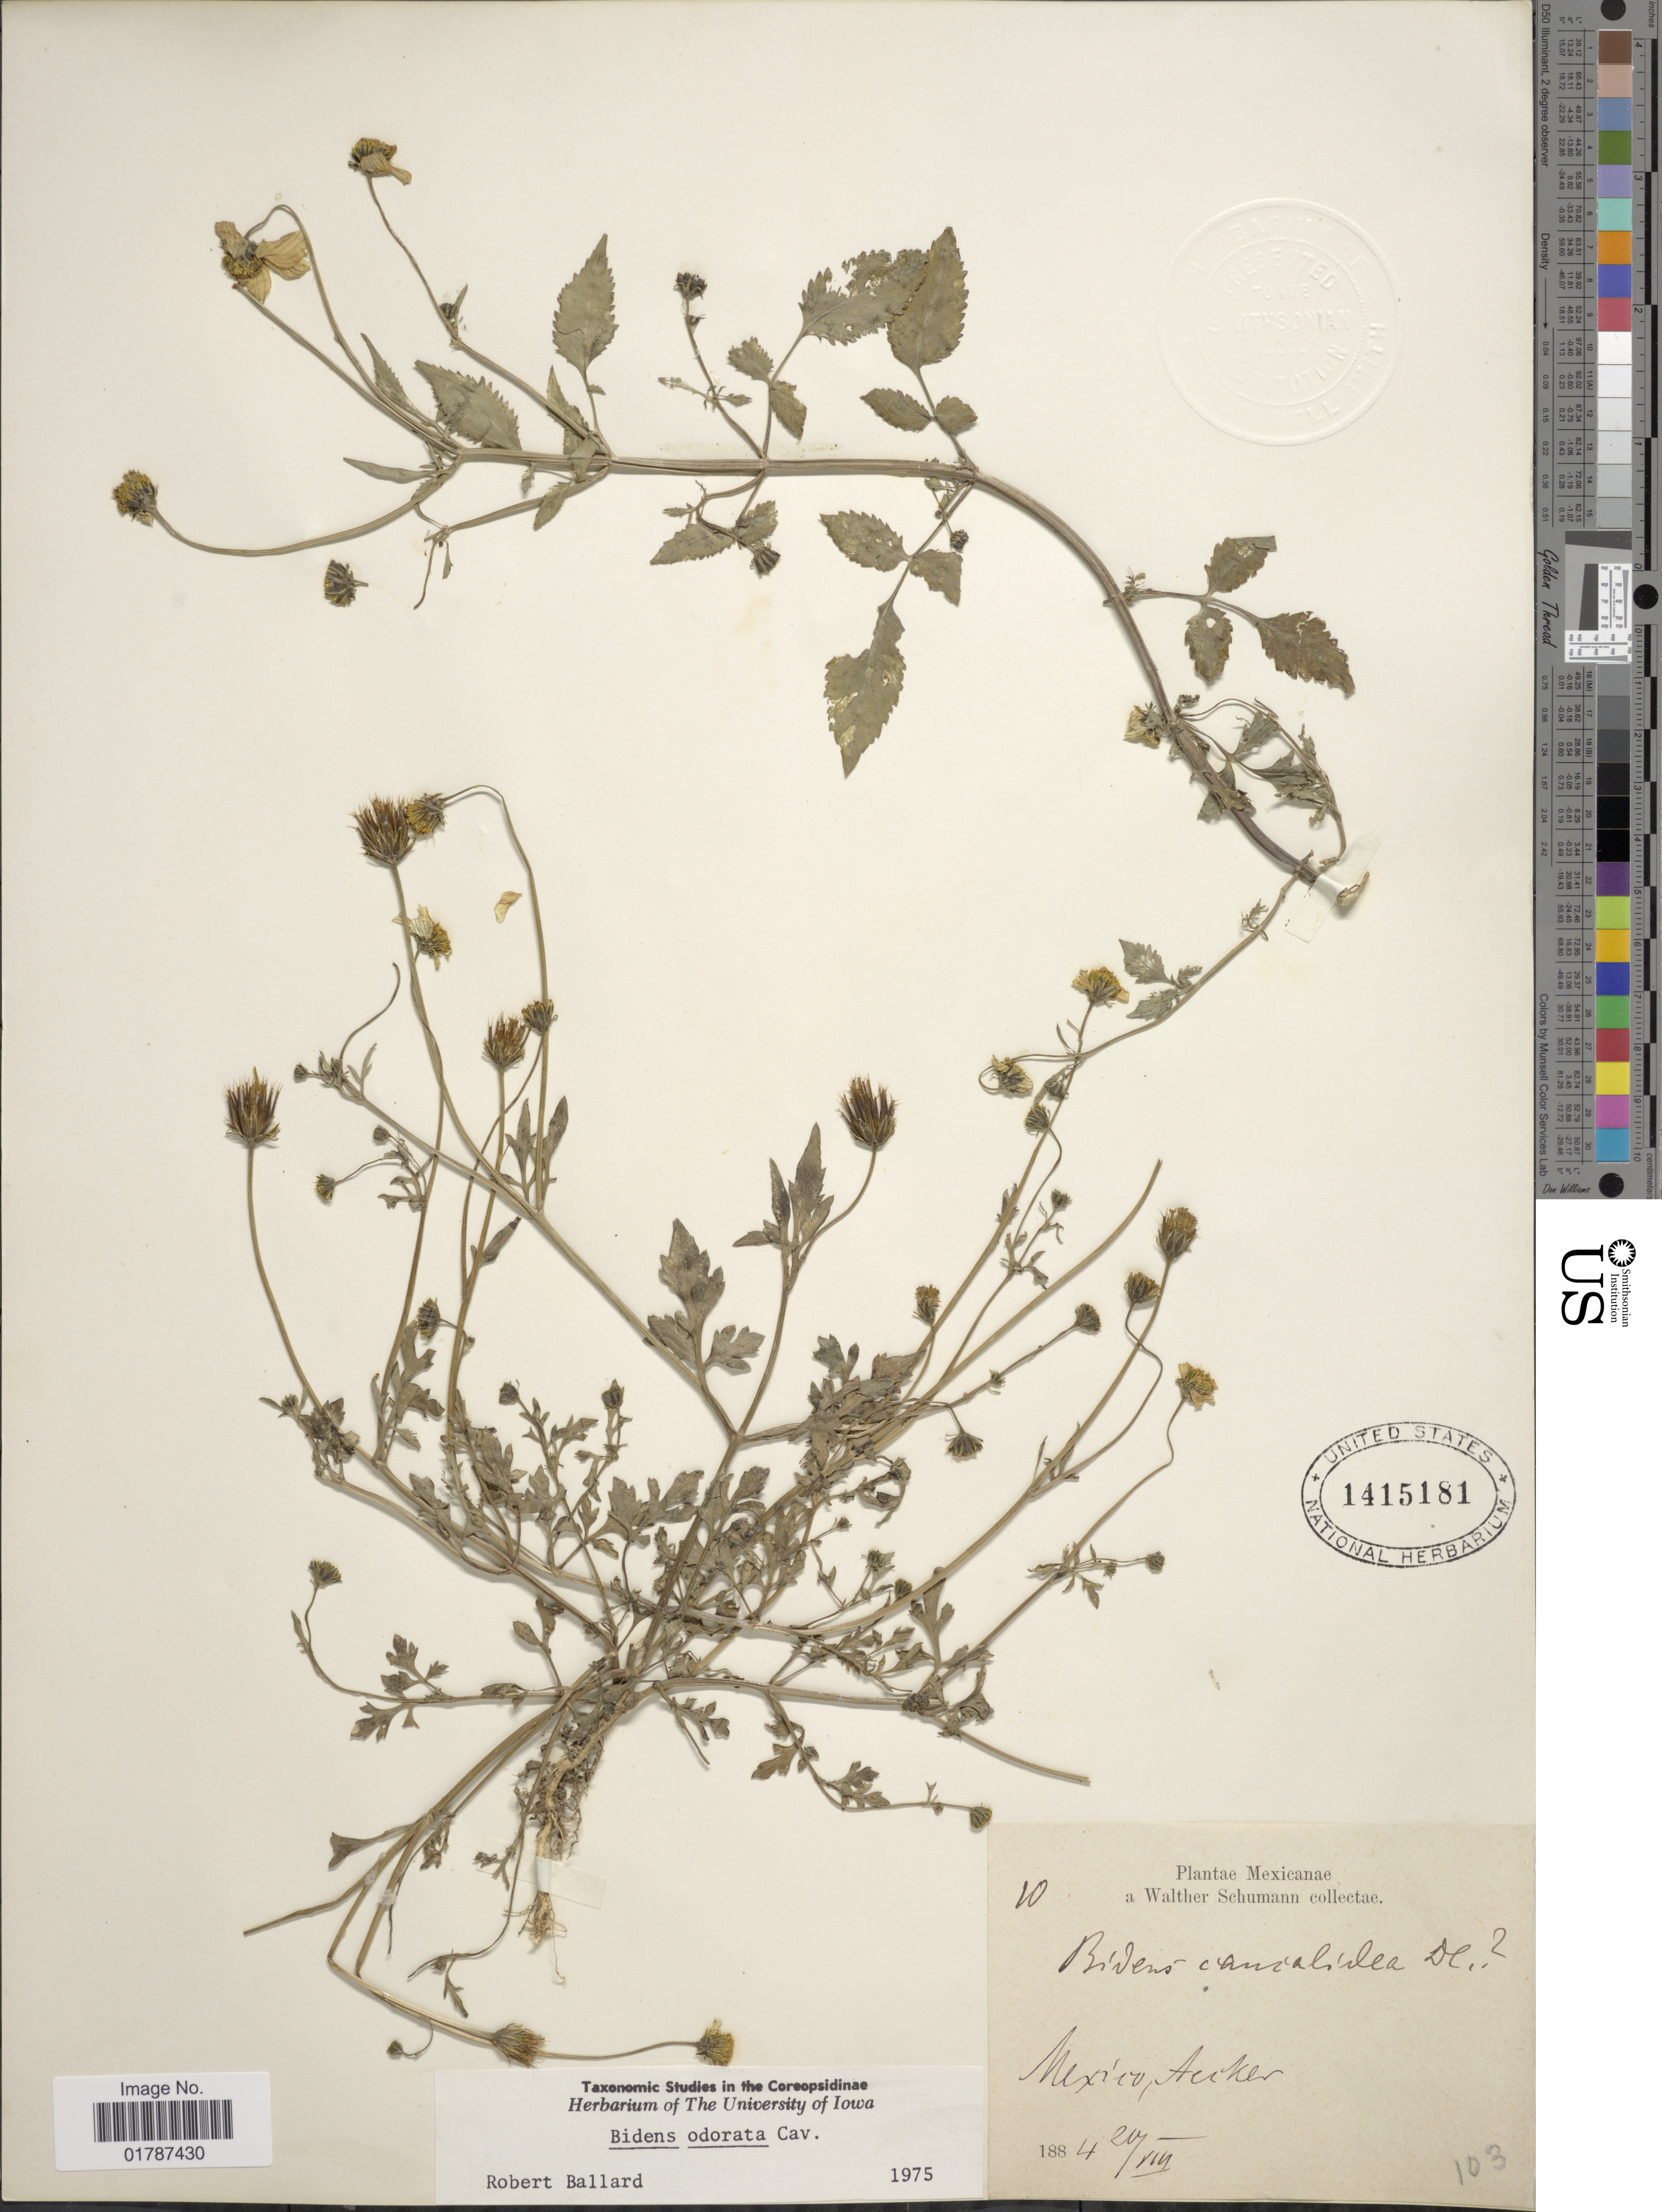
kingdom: Plantae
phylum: Tracheophyta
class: Magnoliopsida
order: Asterales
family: Asteraceae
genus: Bidens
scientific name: Bidens odorata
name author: Cav.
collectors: W. Schumann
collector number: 10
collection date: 1884-08-20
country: Mexico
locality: Mexico, Aecker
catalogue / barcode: US 1415181